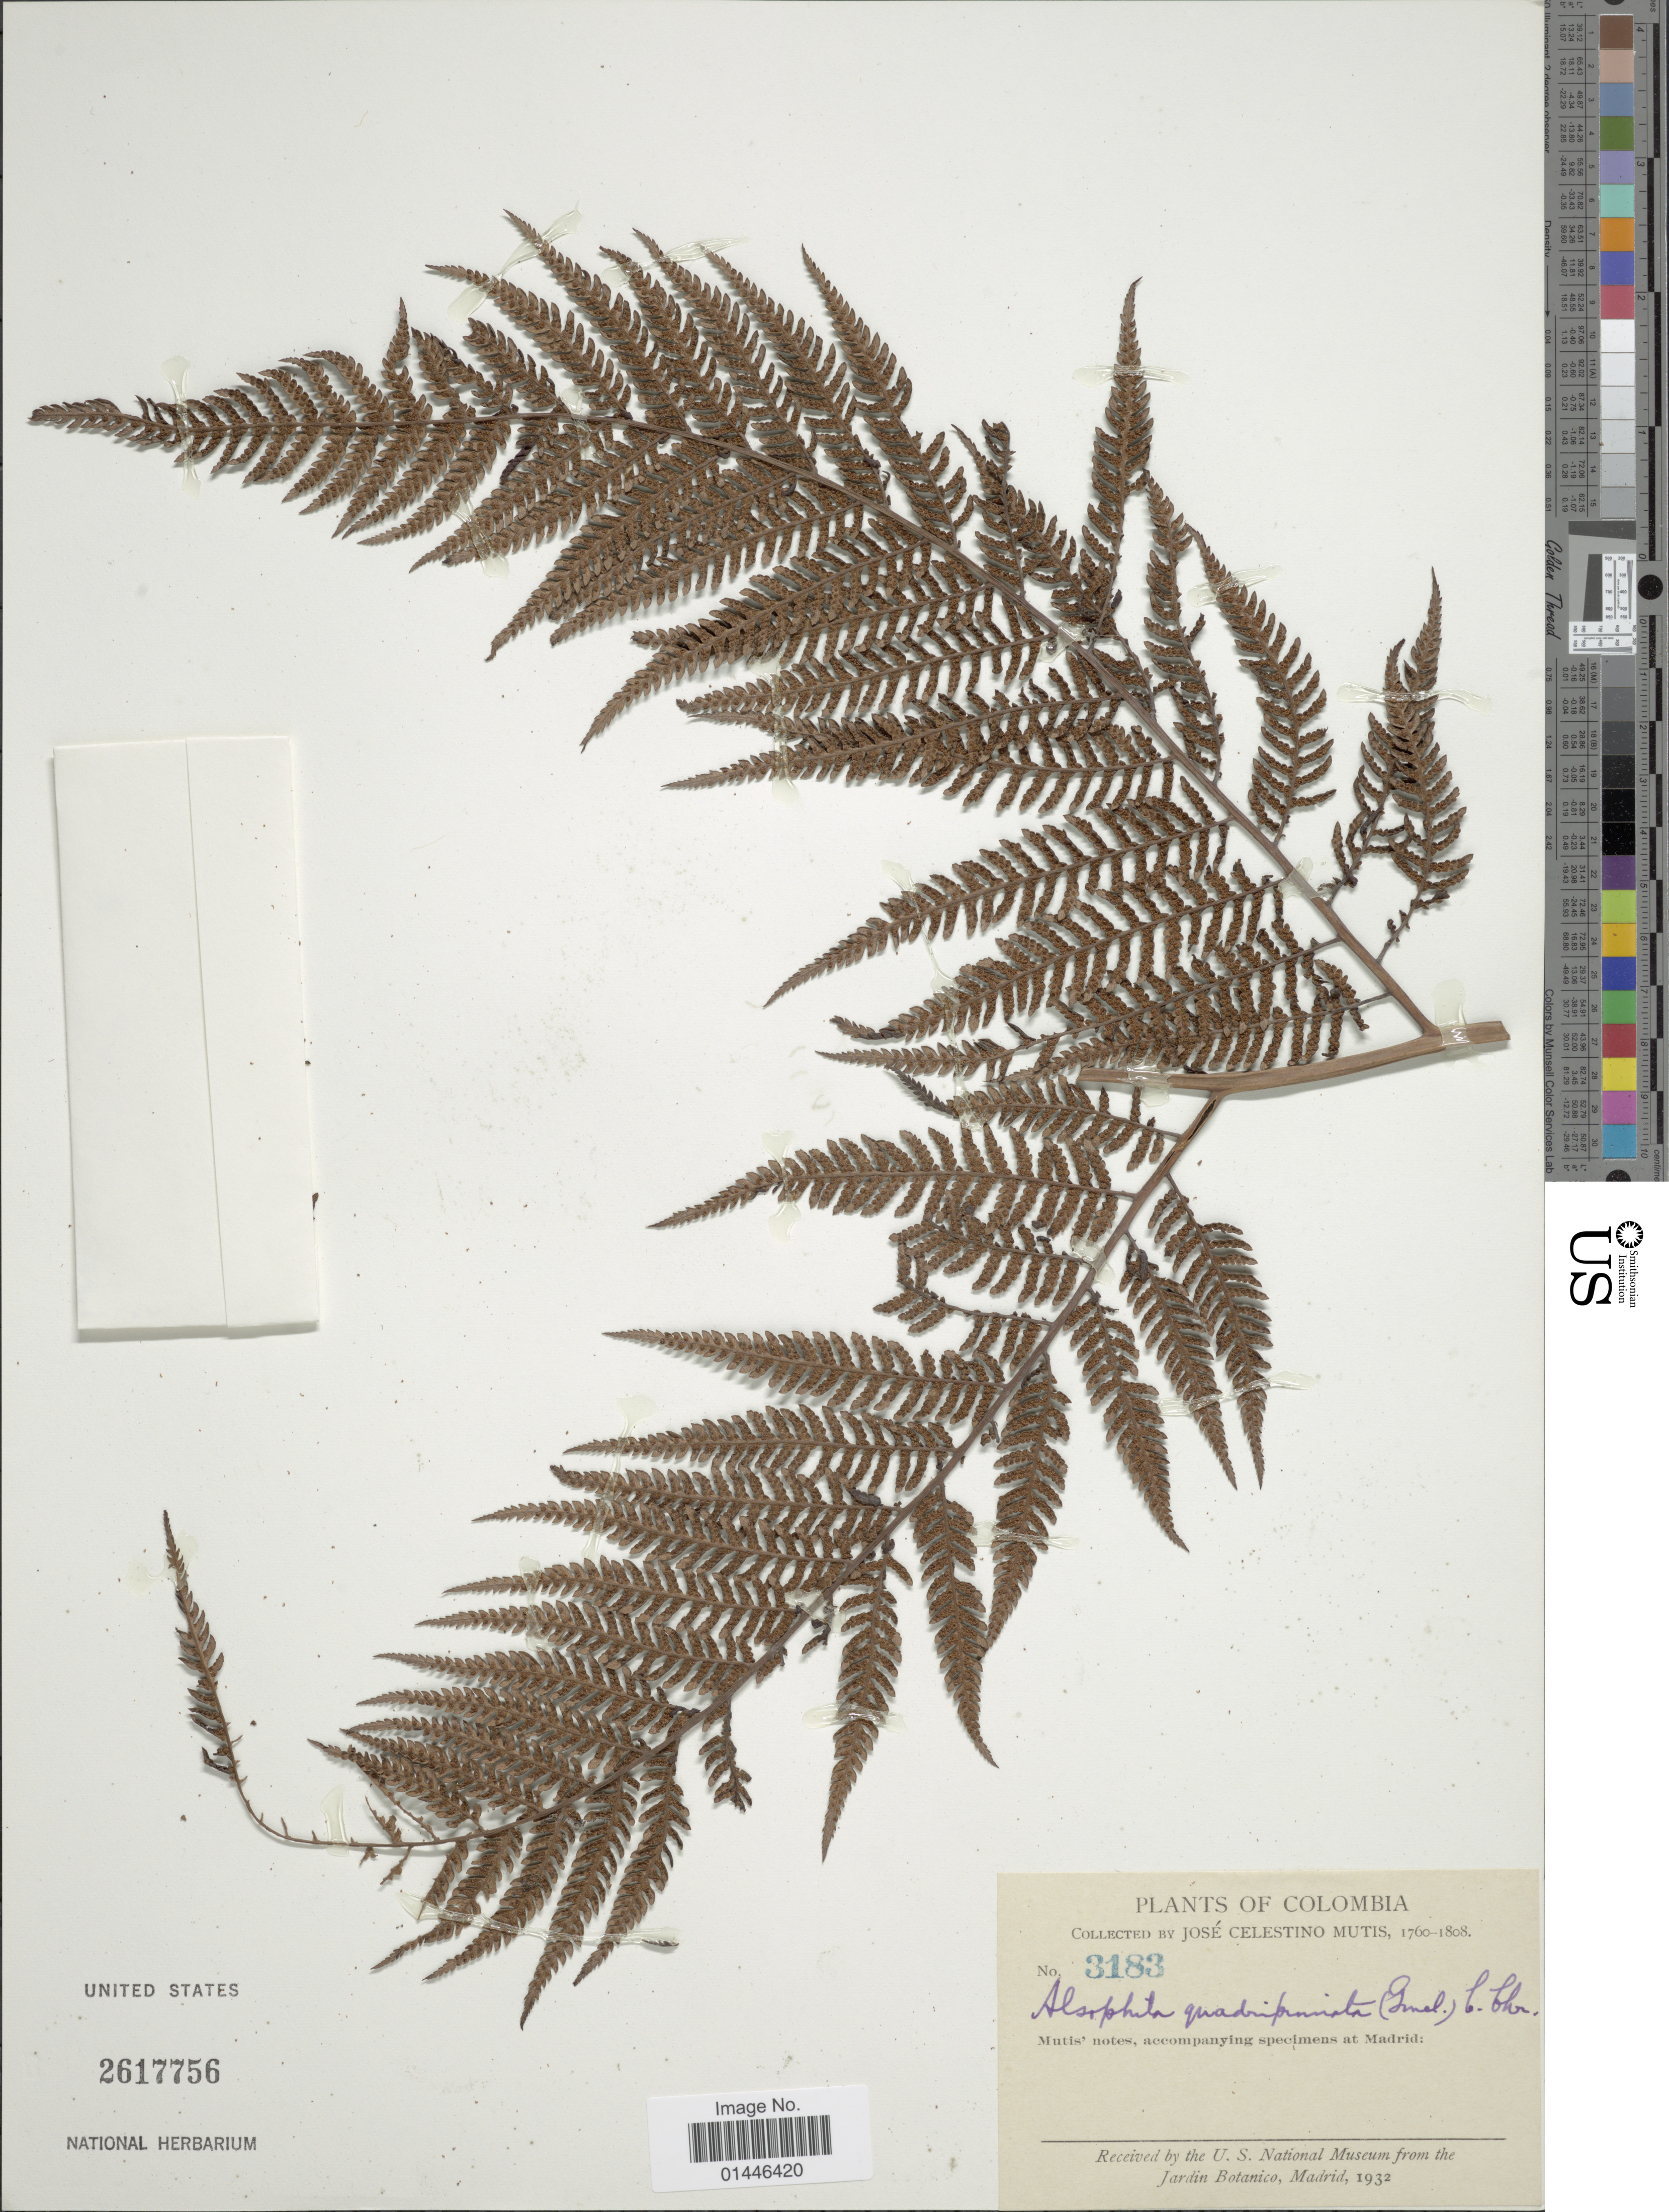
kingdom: Plantae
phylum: Tracheophyta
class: Polypodiopsida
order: Cyatheales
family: Dicksoniaceae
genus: Lophosoria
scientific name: Lophosoria quadripinnata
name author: (J.F. Gmel.) C. Chr.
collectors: J. C. B. Mutis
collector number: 3183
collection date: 1760/1808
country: Colombia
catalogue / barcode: US 2617756